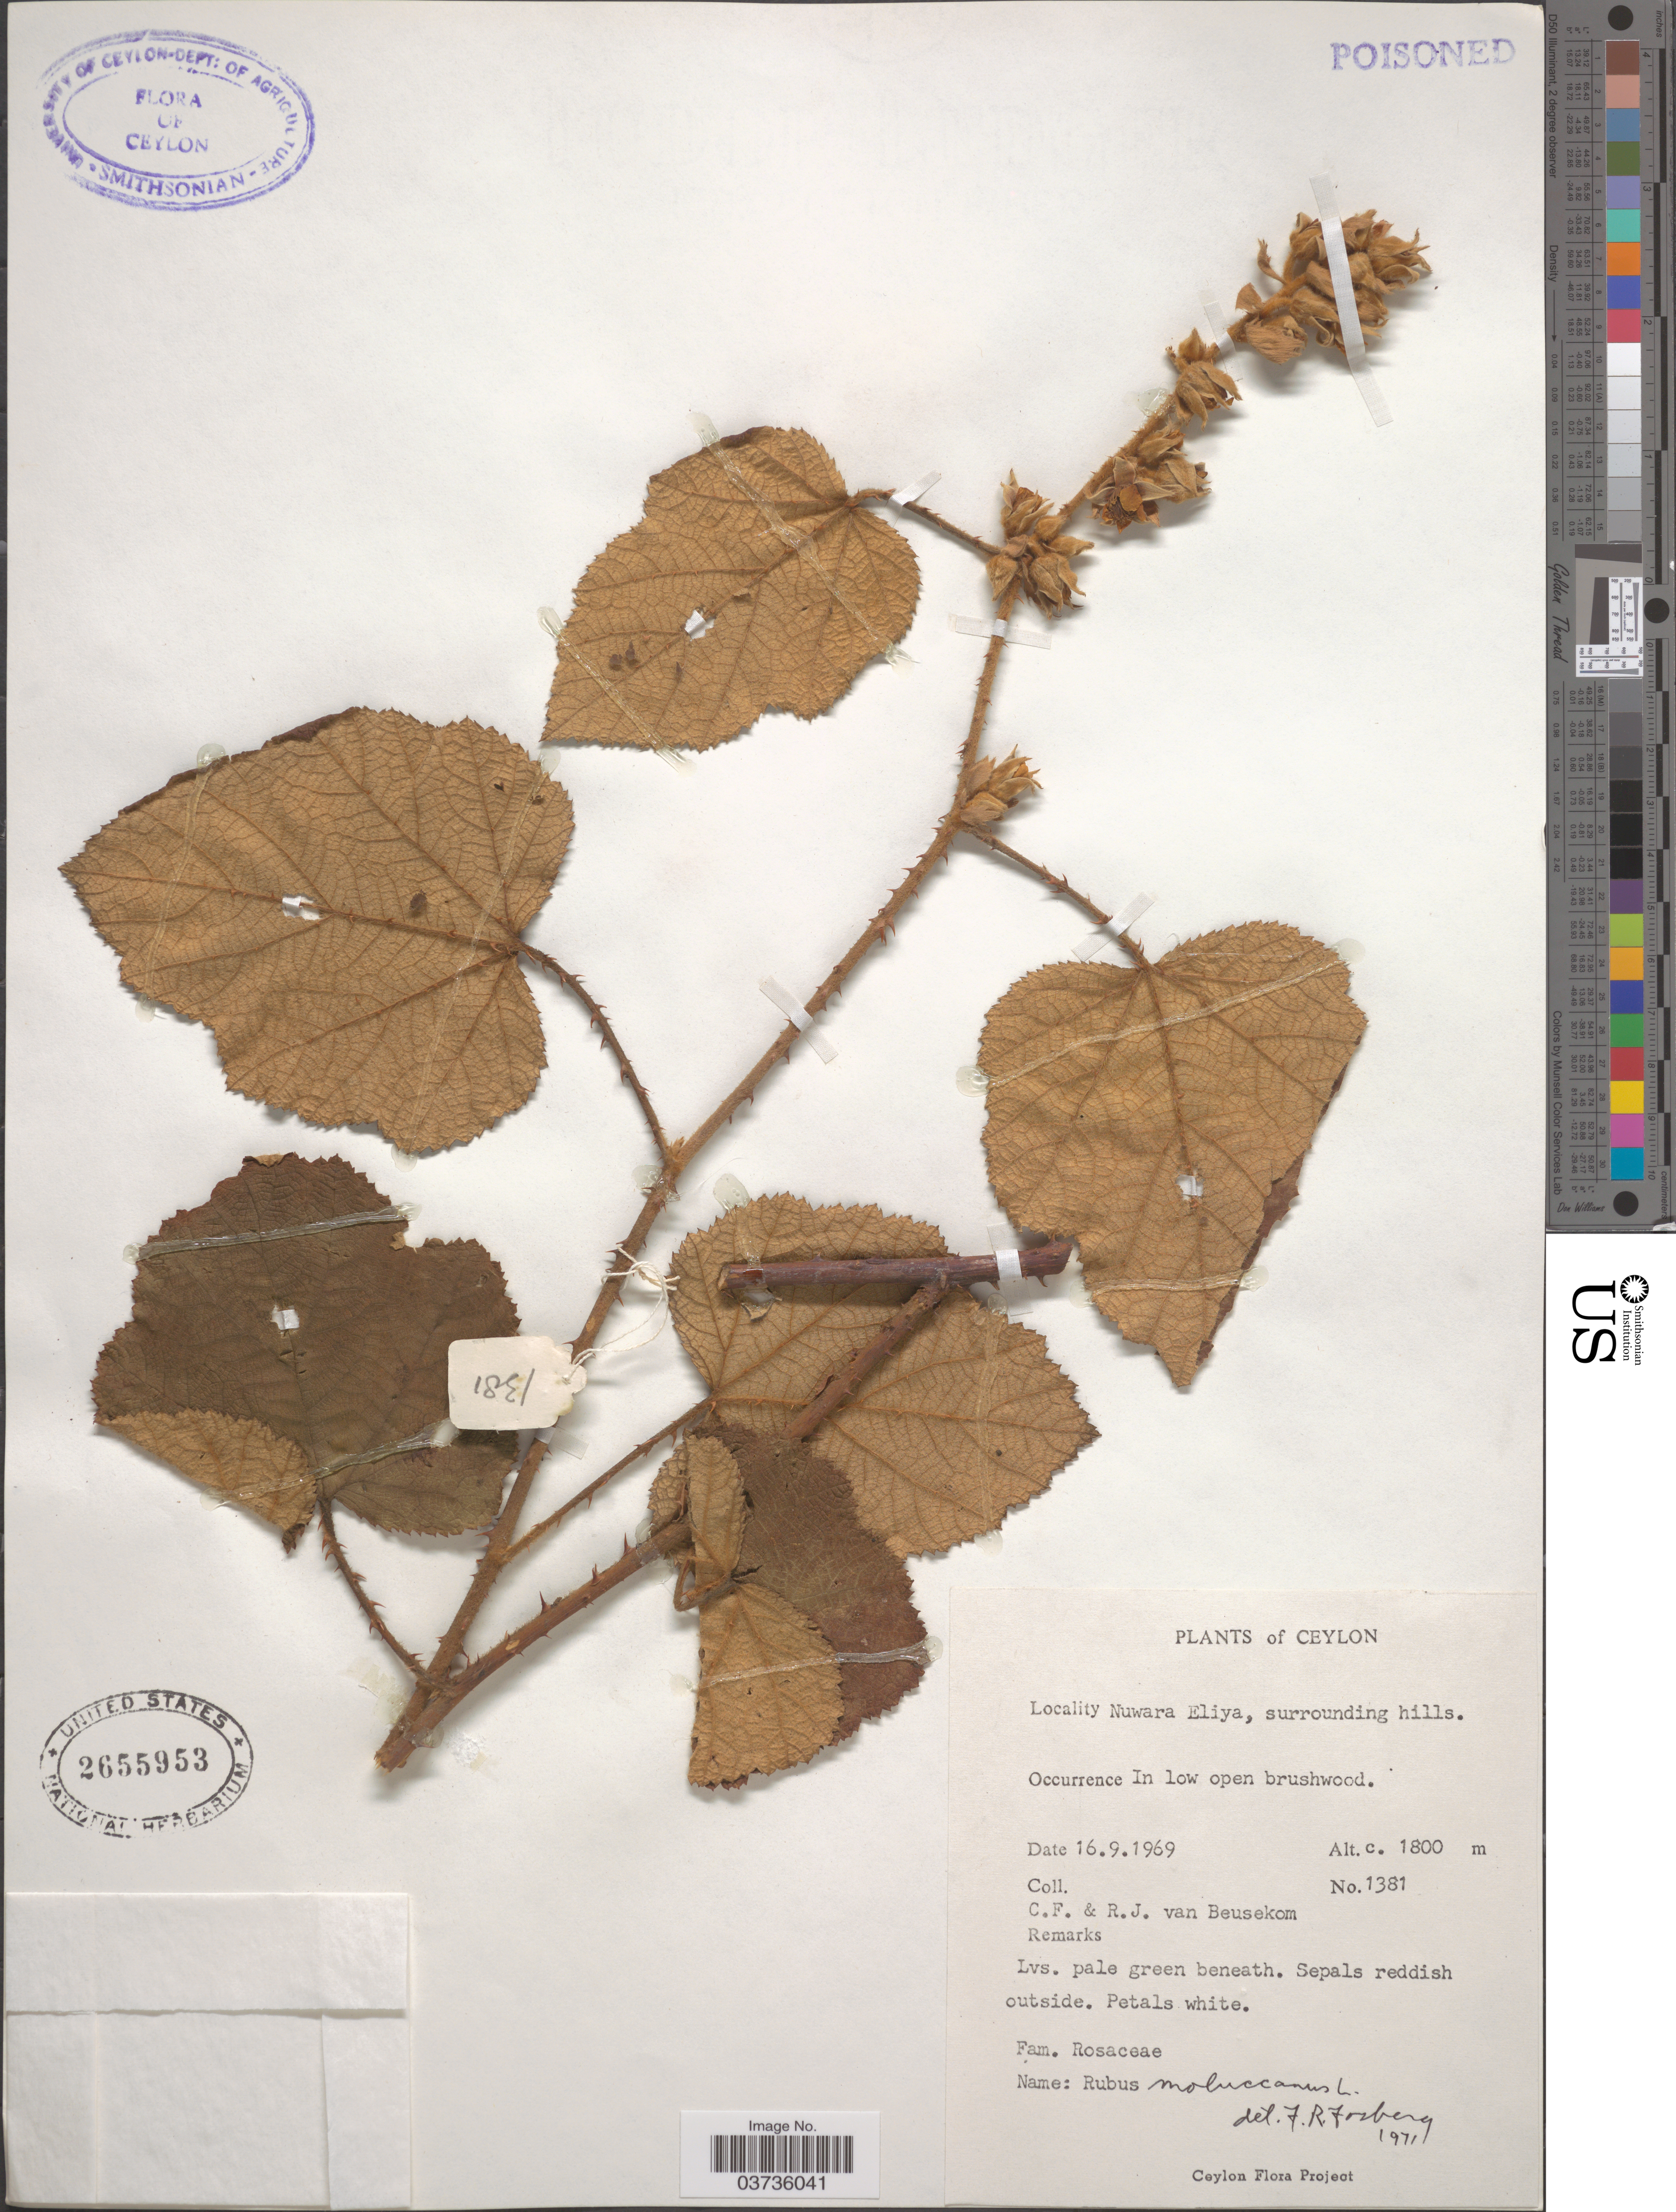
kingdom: Plantae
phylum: Tracheophyta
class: Magnoliopsida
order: Rosales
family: Rosaceae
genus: Rubus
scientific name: Rubus moluccanus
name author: L.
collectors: C. F. Beusekom & R. Beusekom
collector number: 1381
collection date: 1969-09-16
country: Sri Lanka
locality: Ceylon. Nuwara Eliya, surrounding hills.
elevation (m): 1800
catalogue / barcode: US 2655953